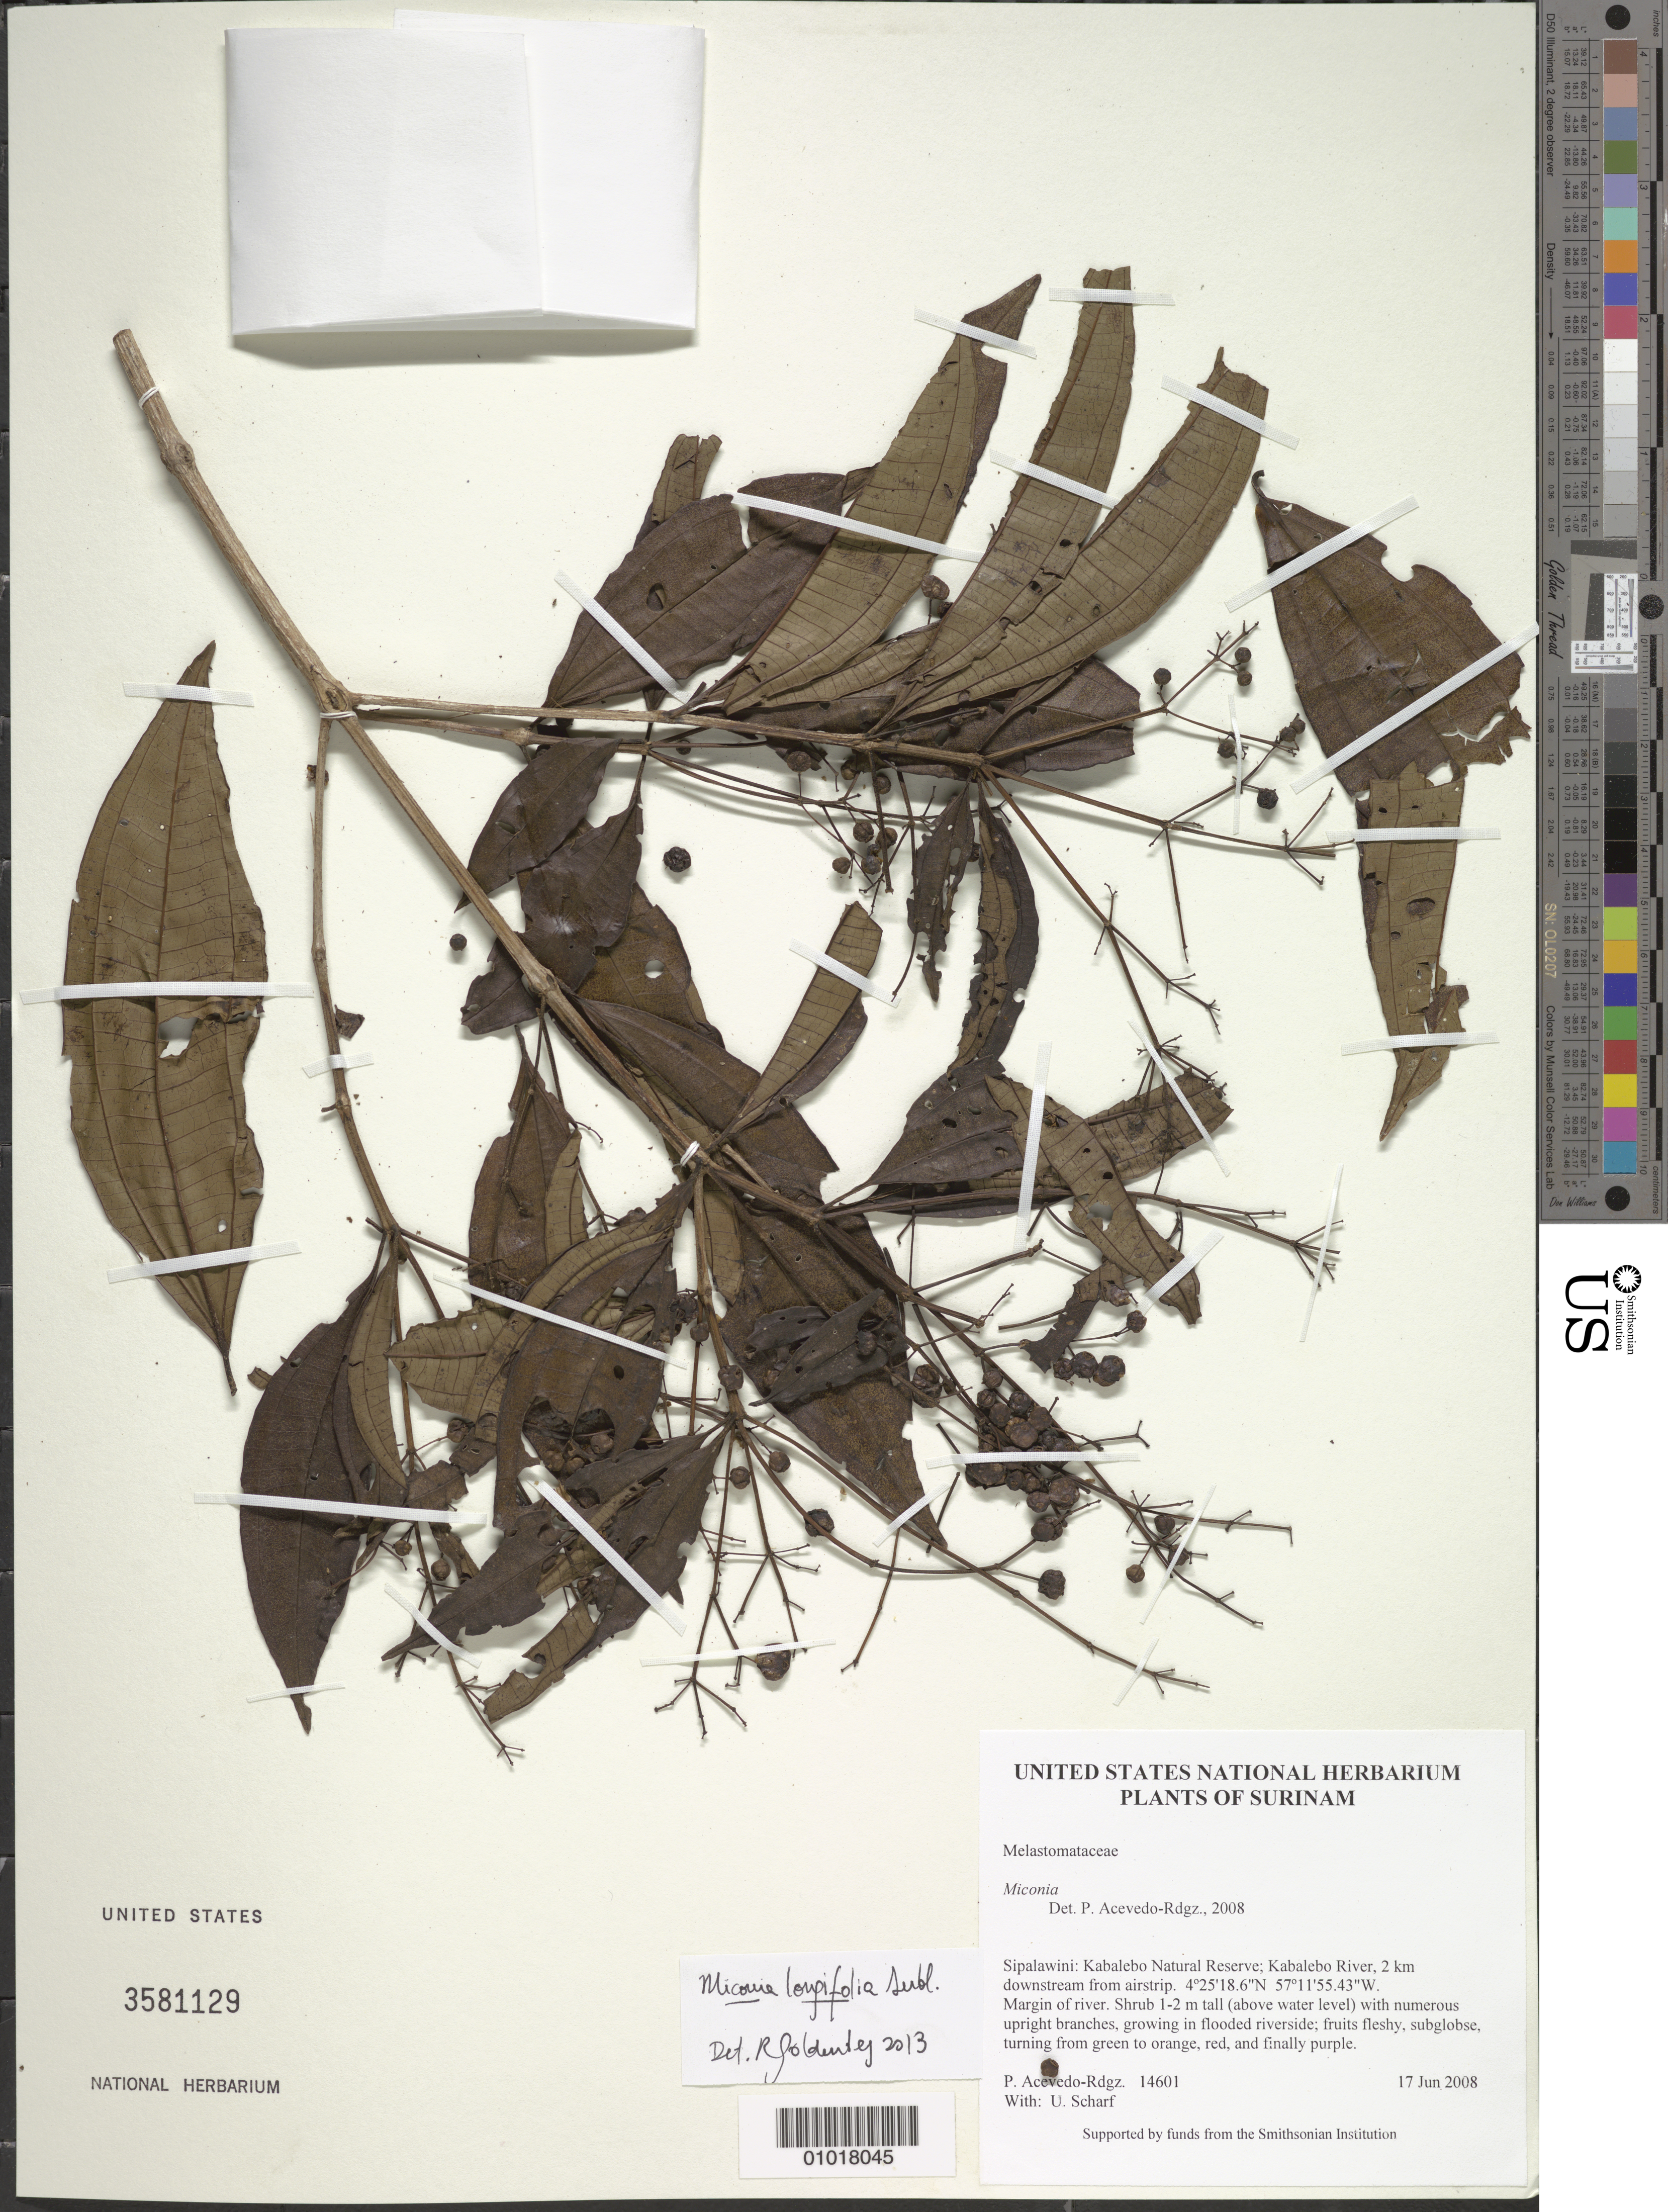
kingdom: Plantae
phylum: Tracheophyta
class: Magnoliopsida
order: Myrtales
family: Melastomataceae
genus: Miconia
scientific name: Miconia longifolia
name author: (Aubl.) DC.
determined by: Goldenberg, R.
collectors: P. Acevedo-Rodr. & U. Scharf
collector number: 14601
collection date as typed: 17 Jun 2008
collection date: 2008-06-17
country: Suriname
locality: Sipalawini: Kabalebo Natural Reserve; Kabalebo River, 2 km downstream from airstrip.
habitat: Margin of river.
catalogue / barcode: US 3581129